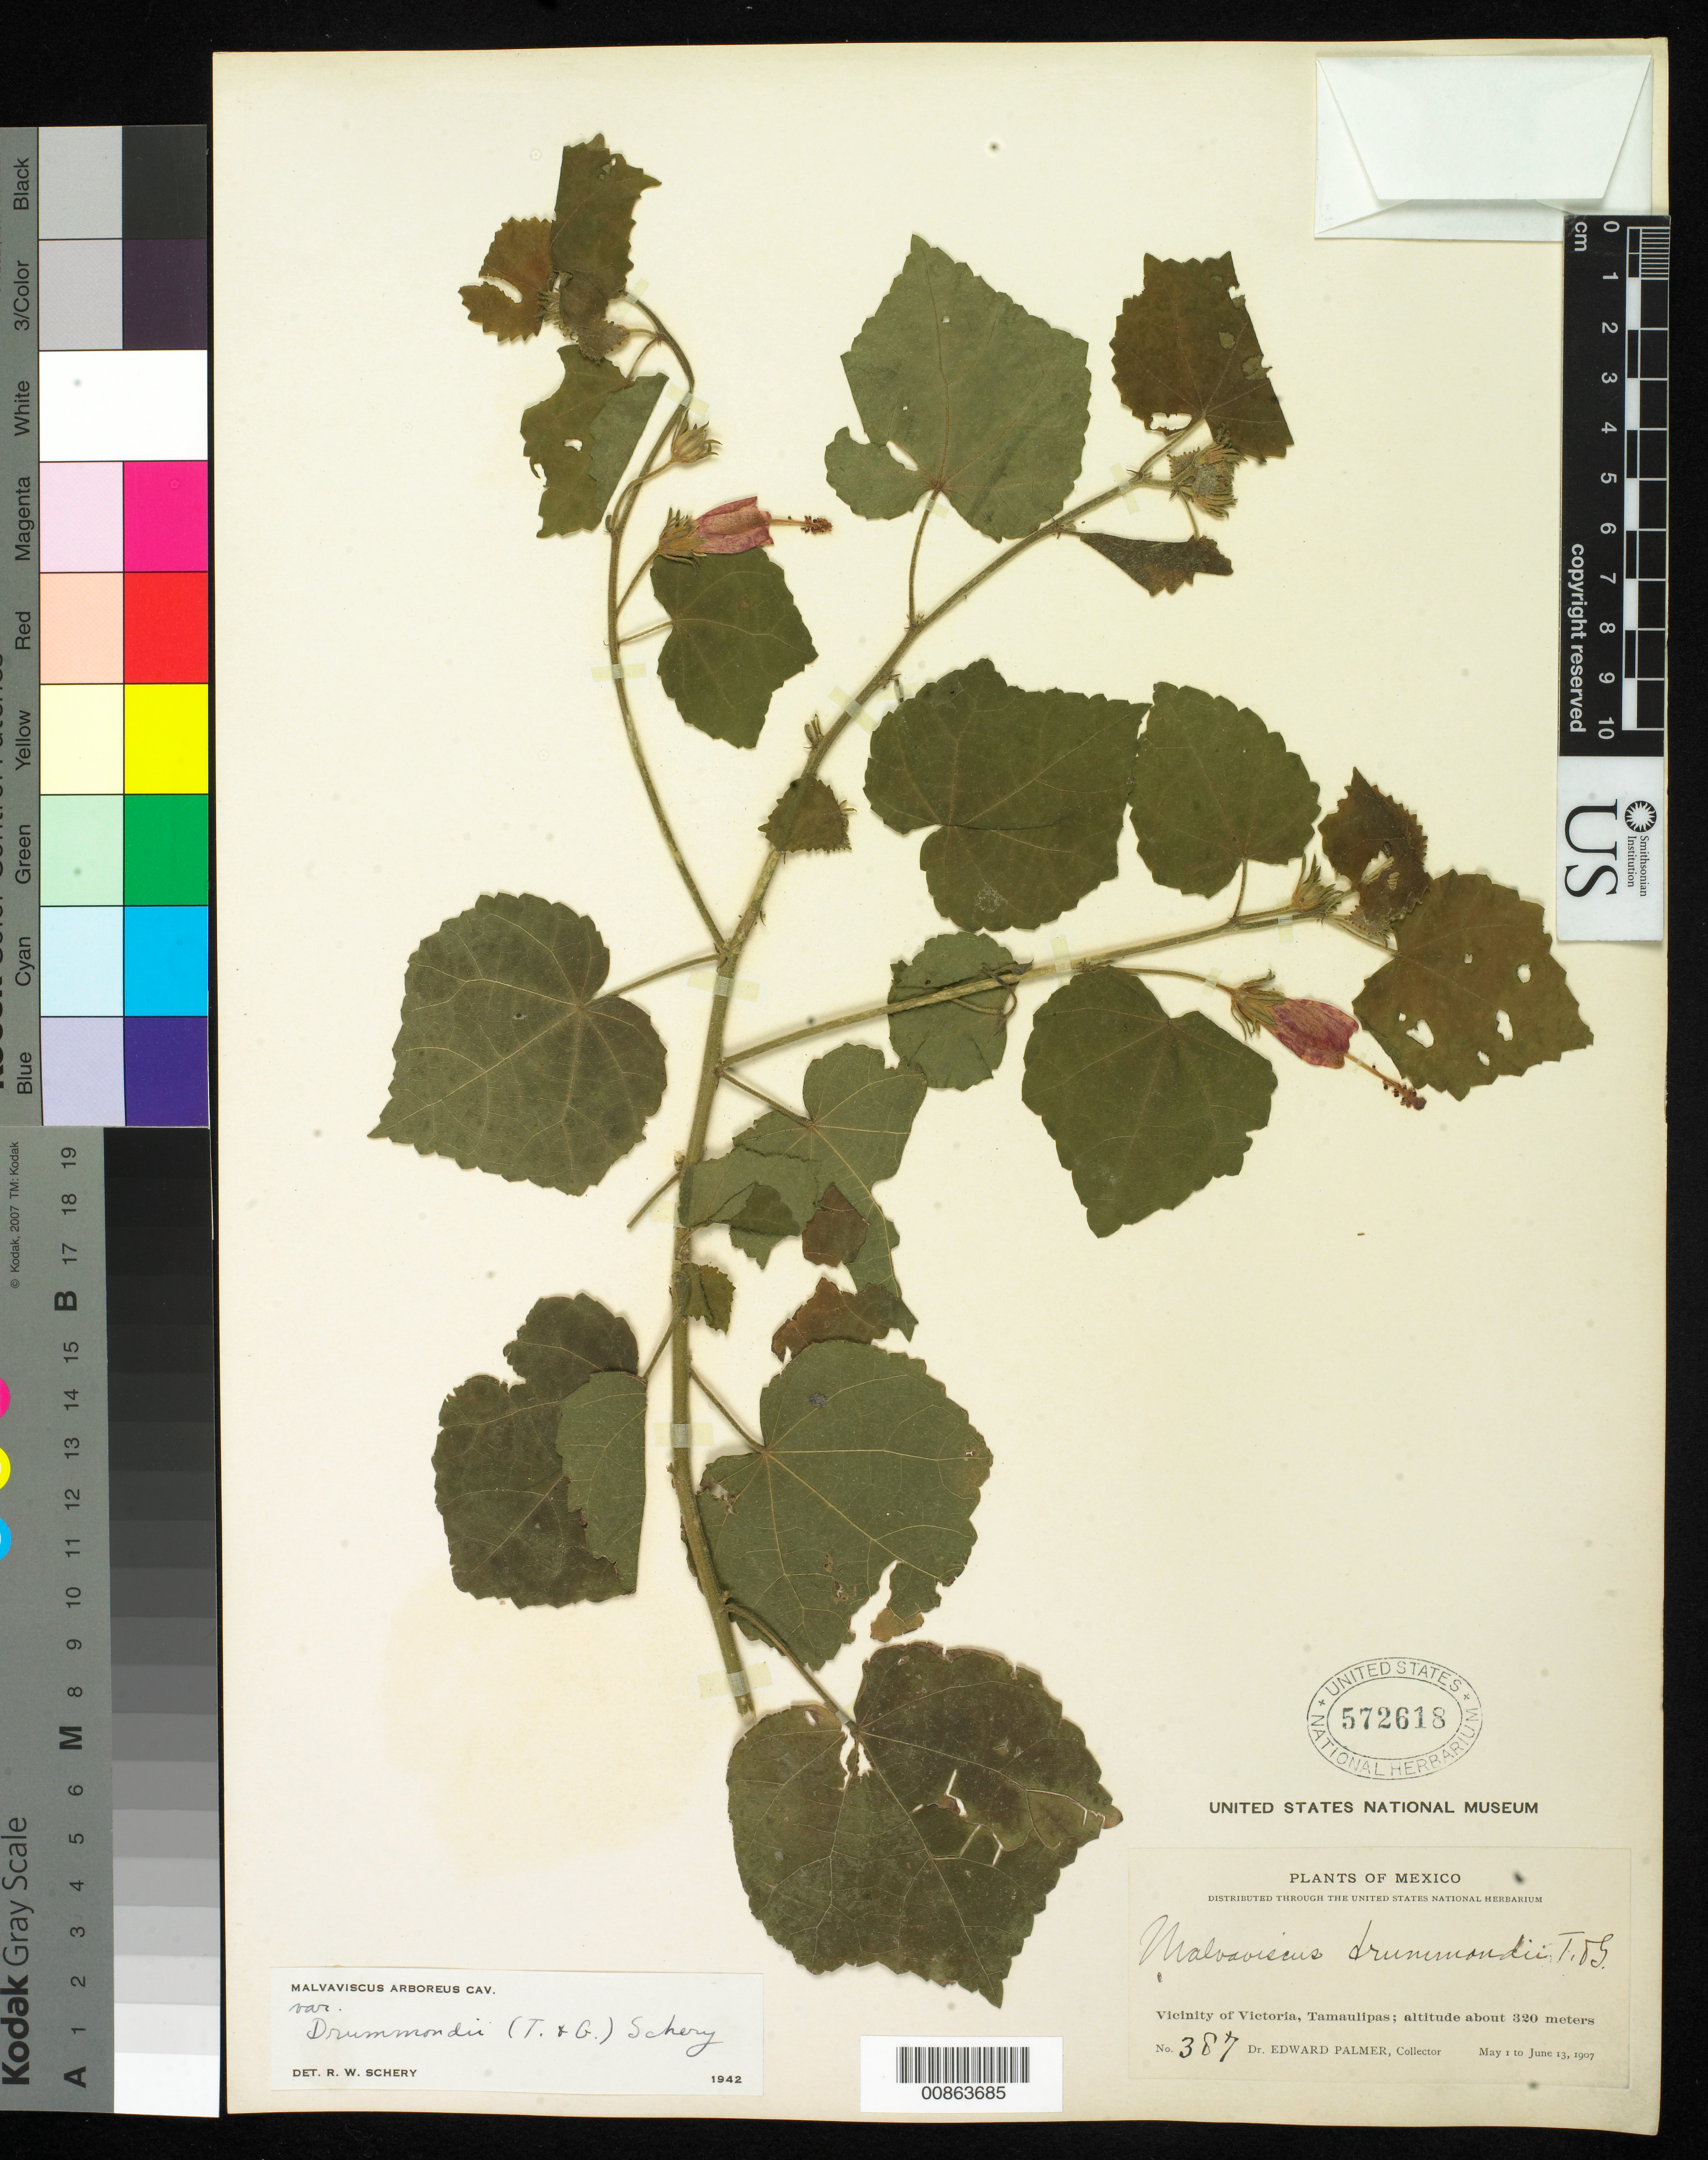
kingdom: Plantae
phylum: Tracheophyta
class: Magnoliopsida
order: Malvales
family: Malvaceae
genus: Malvaviscus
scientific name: Malvaviscus arboreus var. drummondii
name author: (Torr. & A. Gray) Schery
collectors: E. Palmer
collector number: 387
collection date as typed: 01 May 1907 to 13 Jun 1907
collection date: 1907-05-01/1907-06-13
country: Mexico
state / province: Tamaulipas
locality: Vicinity of Victoria.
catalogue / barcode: US 572618